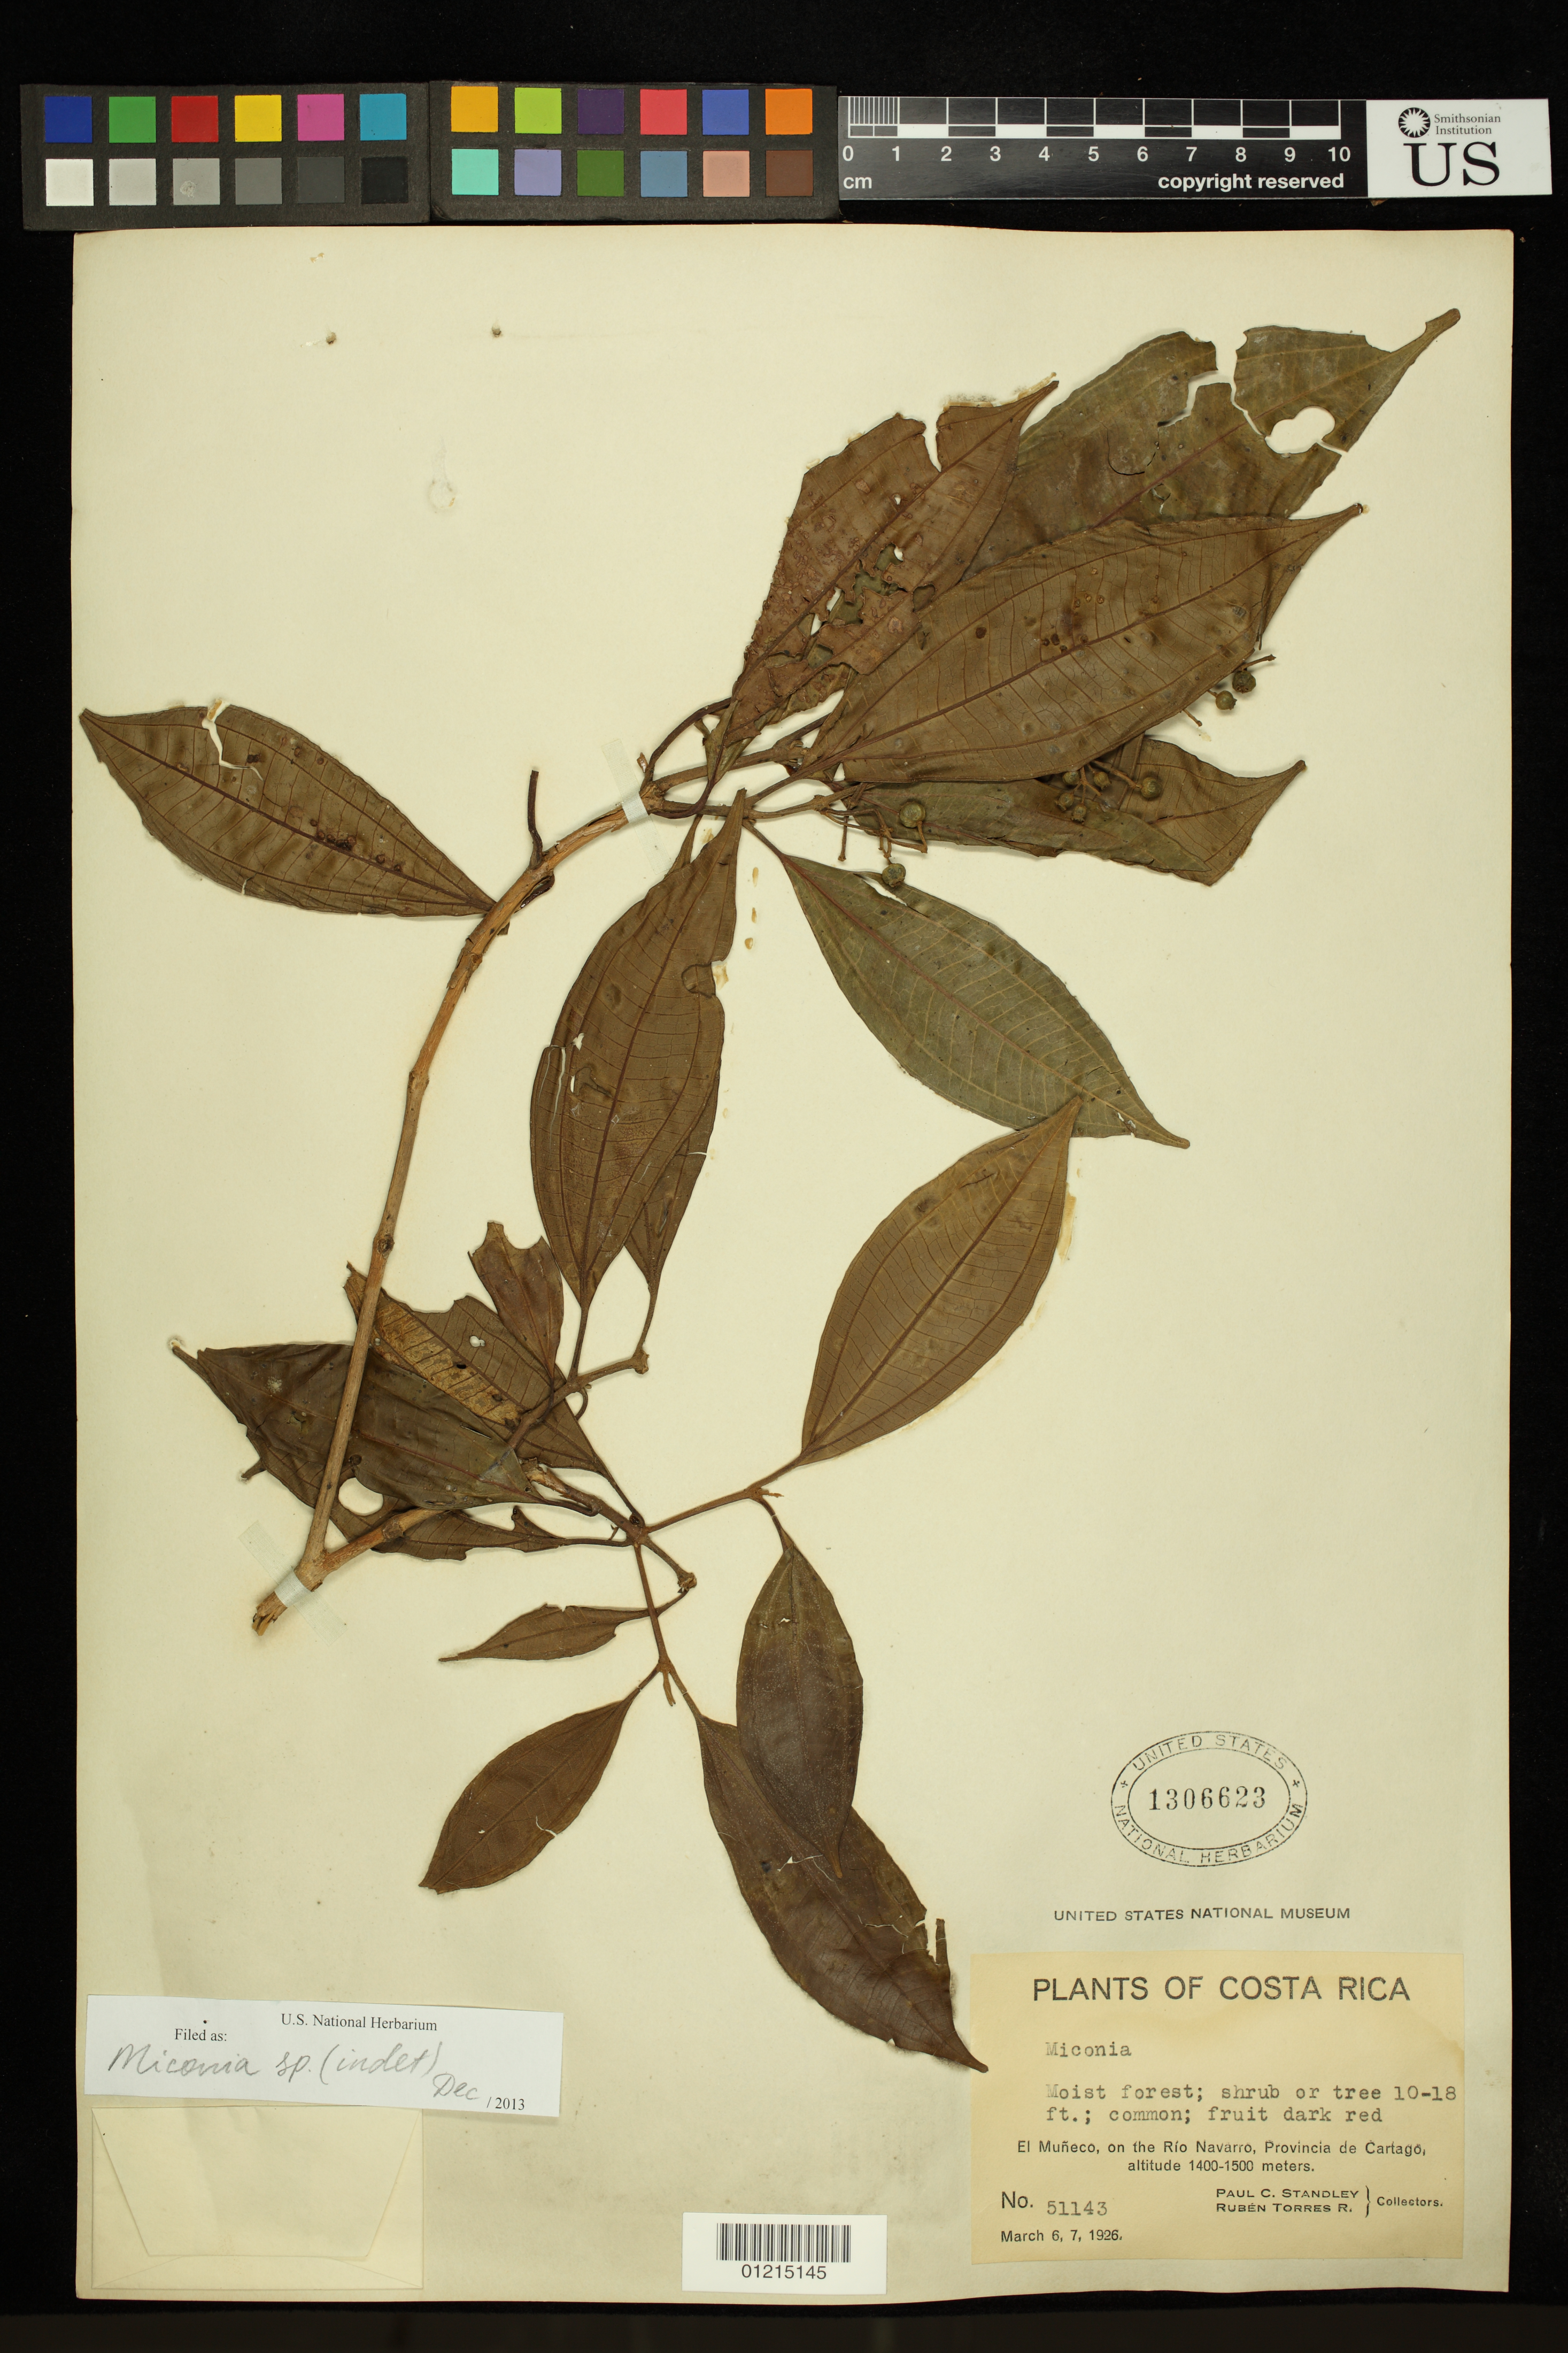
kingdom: Plantae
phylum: Tracheophyta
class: Magnoliopsida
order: Myrtales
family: Melastomataceae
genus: Miconia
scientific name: Miconia sp.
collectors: P. C. Standley & R. Torres Rojas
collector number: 51143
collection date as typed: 06 Mar 1926 and 07 Mar 1926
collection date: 1926-03-06,1926-03-07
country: Costa Rica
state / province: Cartago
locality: El Muneco, on Rio Navarro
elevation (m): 1400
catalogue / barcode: US 1306623